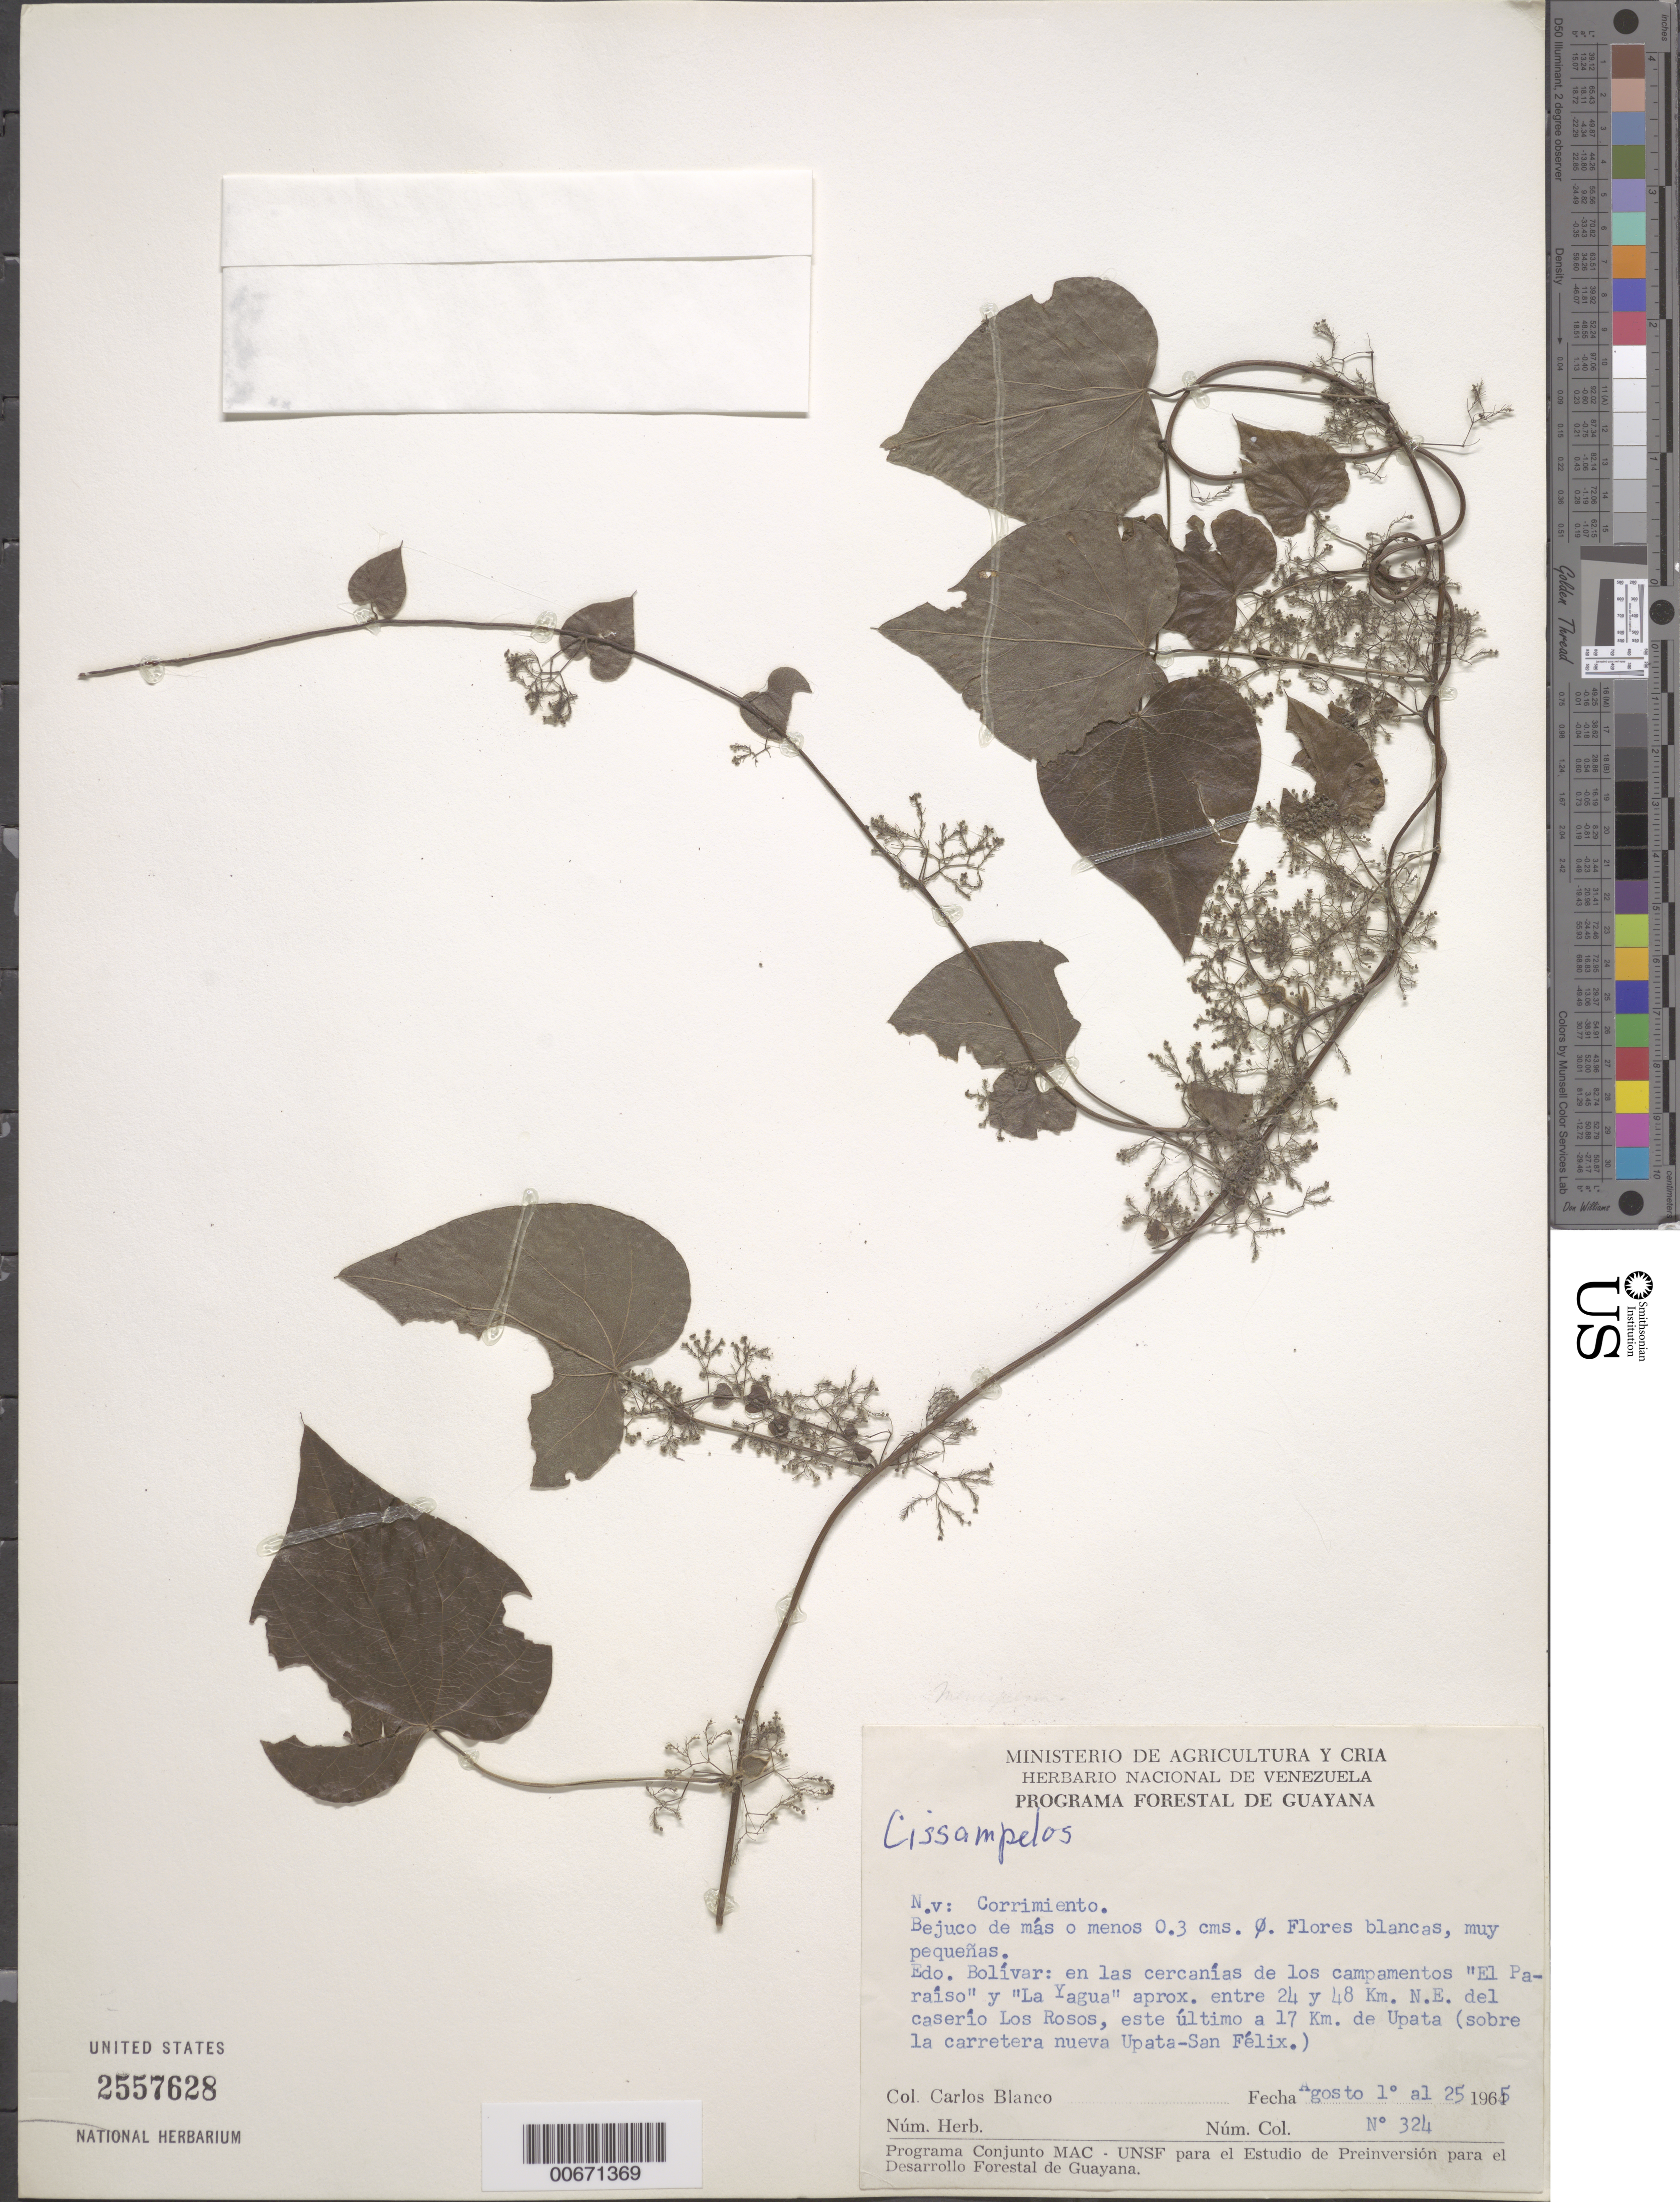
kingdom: Plantae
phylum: Tracheophyta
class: Magnoliopsida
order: Ranunculales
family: Menispermaceae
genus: Cissampelos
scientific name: Cissampelos sp.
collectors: C. A. Blanco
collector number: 324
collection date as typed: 1-Aug-65 to 25-Aug-65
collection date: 1965-08-01/1965-08-25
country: Venezuela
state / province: Bolívar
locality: Campamentos "El Paraiso" y "La Yagua", 48 km NE del caserío Los Rosos, 17 km E de Upata (sobre la carretera nueva Upata-San Felix)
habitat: Near camp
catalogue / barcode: US 2557628